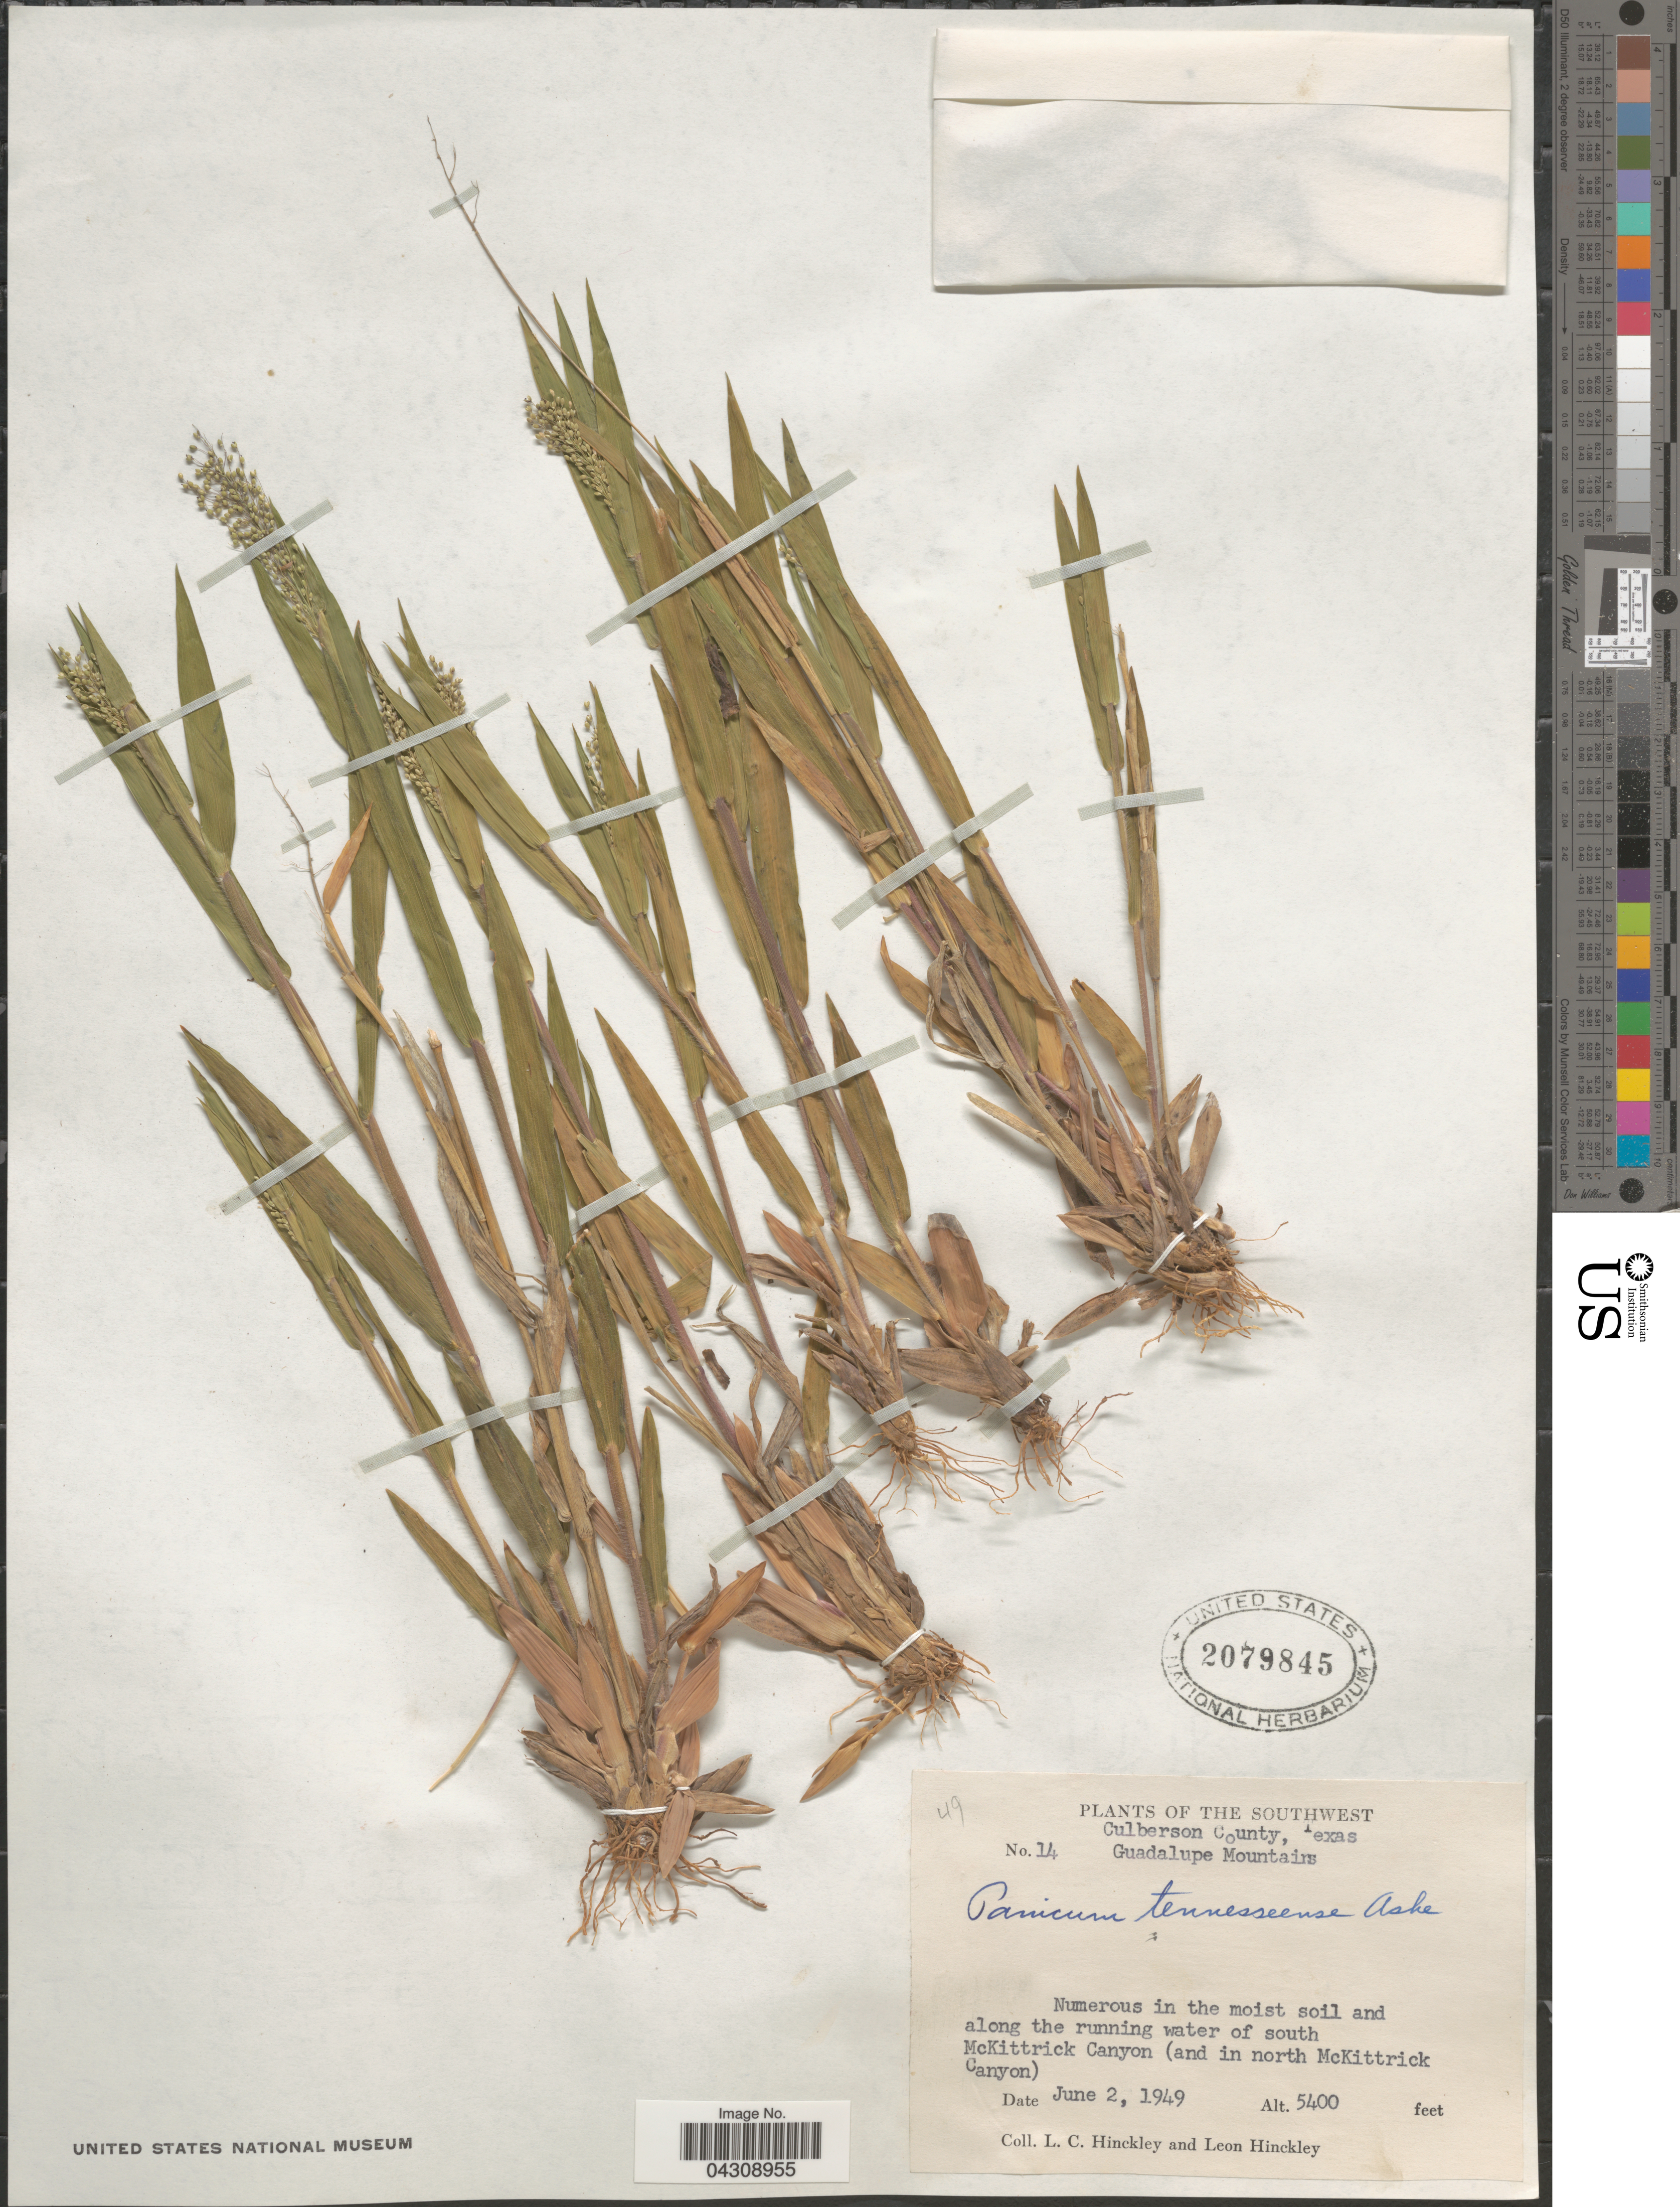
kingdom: Plantae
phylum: Tracheophyta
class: Liliopsida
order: Poales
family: Poaceae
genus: Dichanthelium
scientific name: Dichanthelium acuminatum var. acuminatum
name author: (Sw.) Gould & C.A. Clark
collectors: L. Hinckley & L. Hinckley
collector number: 14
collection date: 1949-06-02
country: United States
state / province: Texas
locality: Southwest. Culberson County. Guadalupe Mountains. Numerous in the moist soil and along the running water of south McKittrick Canyon (and in north McKittrick Canyon).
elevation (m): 1646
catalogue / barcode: US 2079845